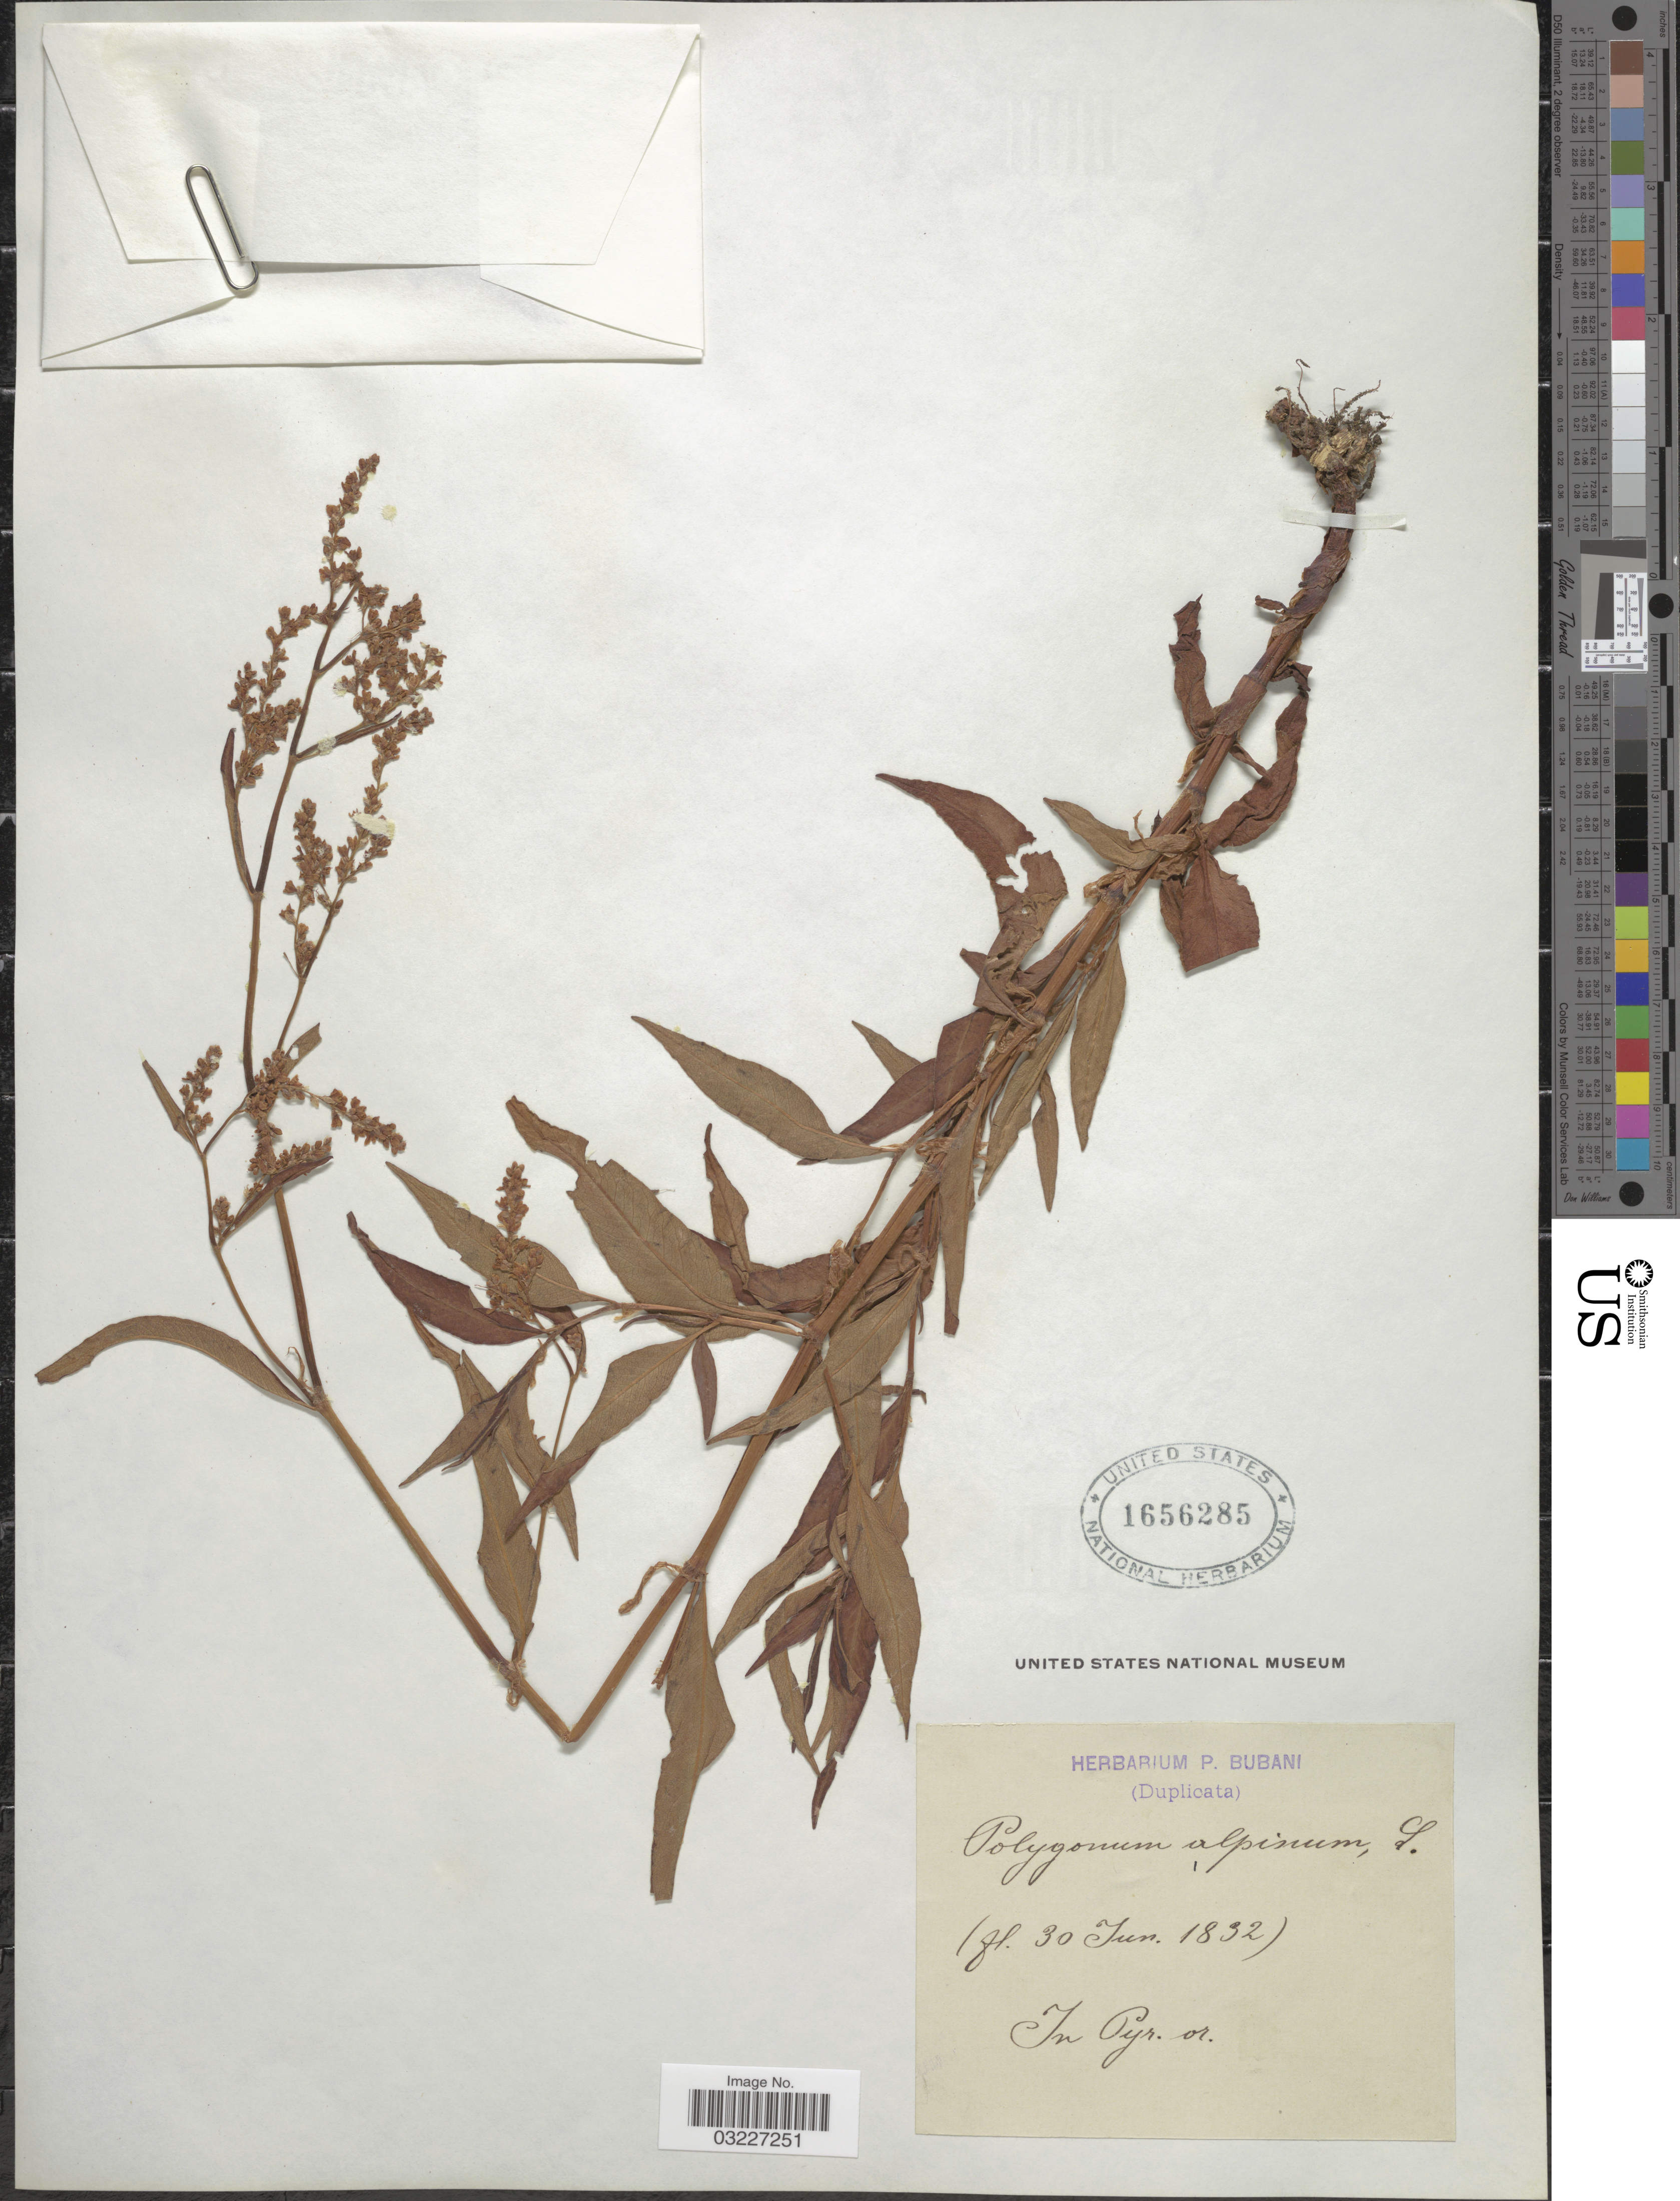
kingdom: Plantae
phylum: Tracheophyta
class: Magnoliopsida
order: Caryophyllales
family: Polygonaceae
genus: Koenigia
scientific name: Koenigia alpina var. alpina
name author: (All.) T.M. Schust. & Reveal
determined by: Strong, Mark T., (BOT), Smithsonian Institution - National Museum of Natural History (UNITED STATES)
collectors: ex herb. P. Bubani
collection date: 1832-06-30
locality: In Pyr. or.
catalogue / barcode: US 1656285